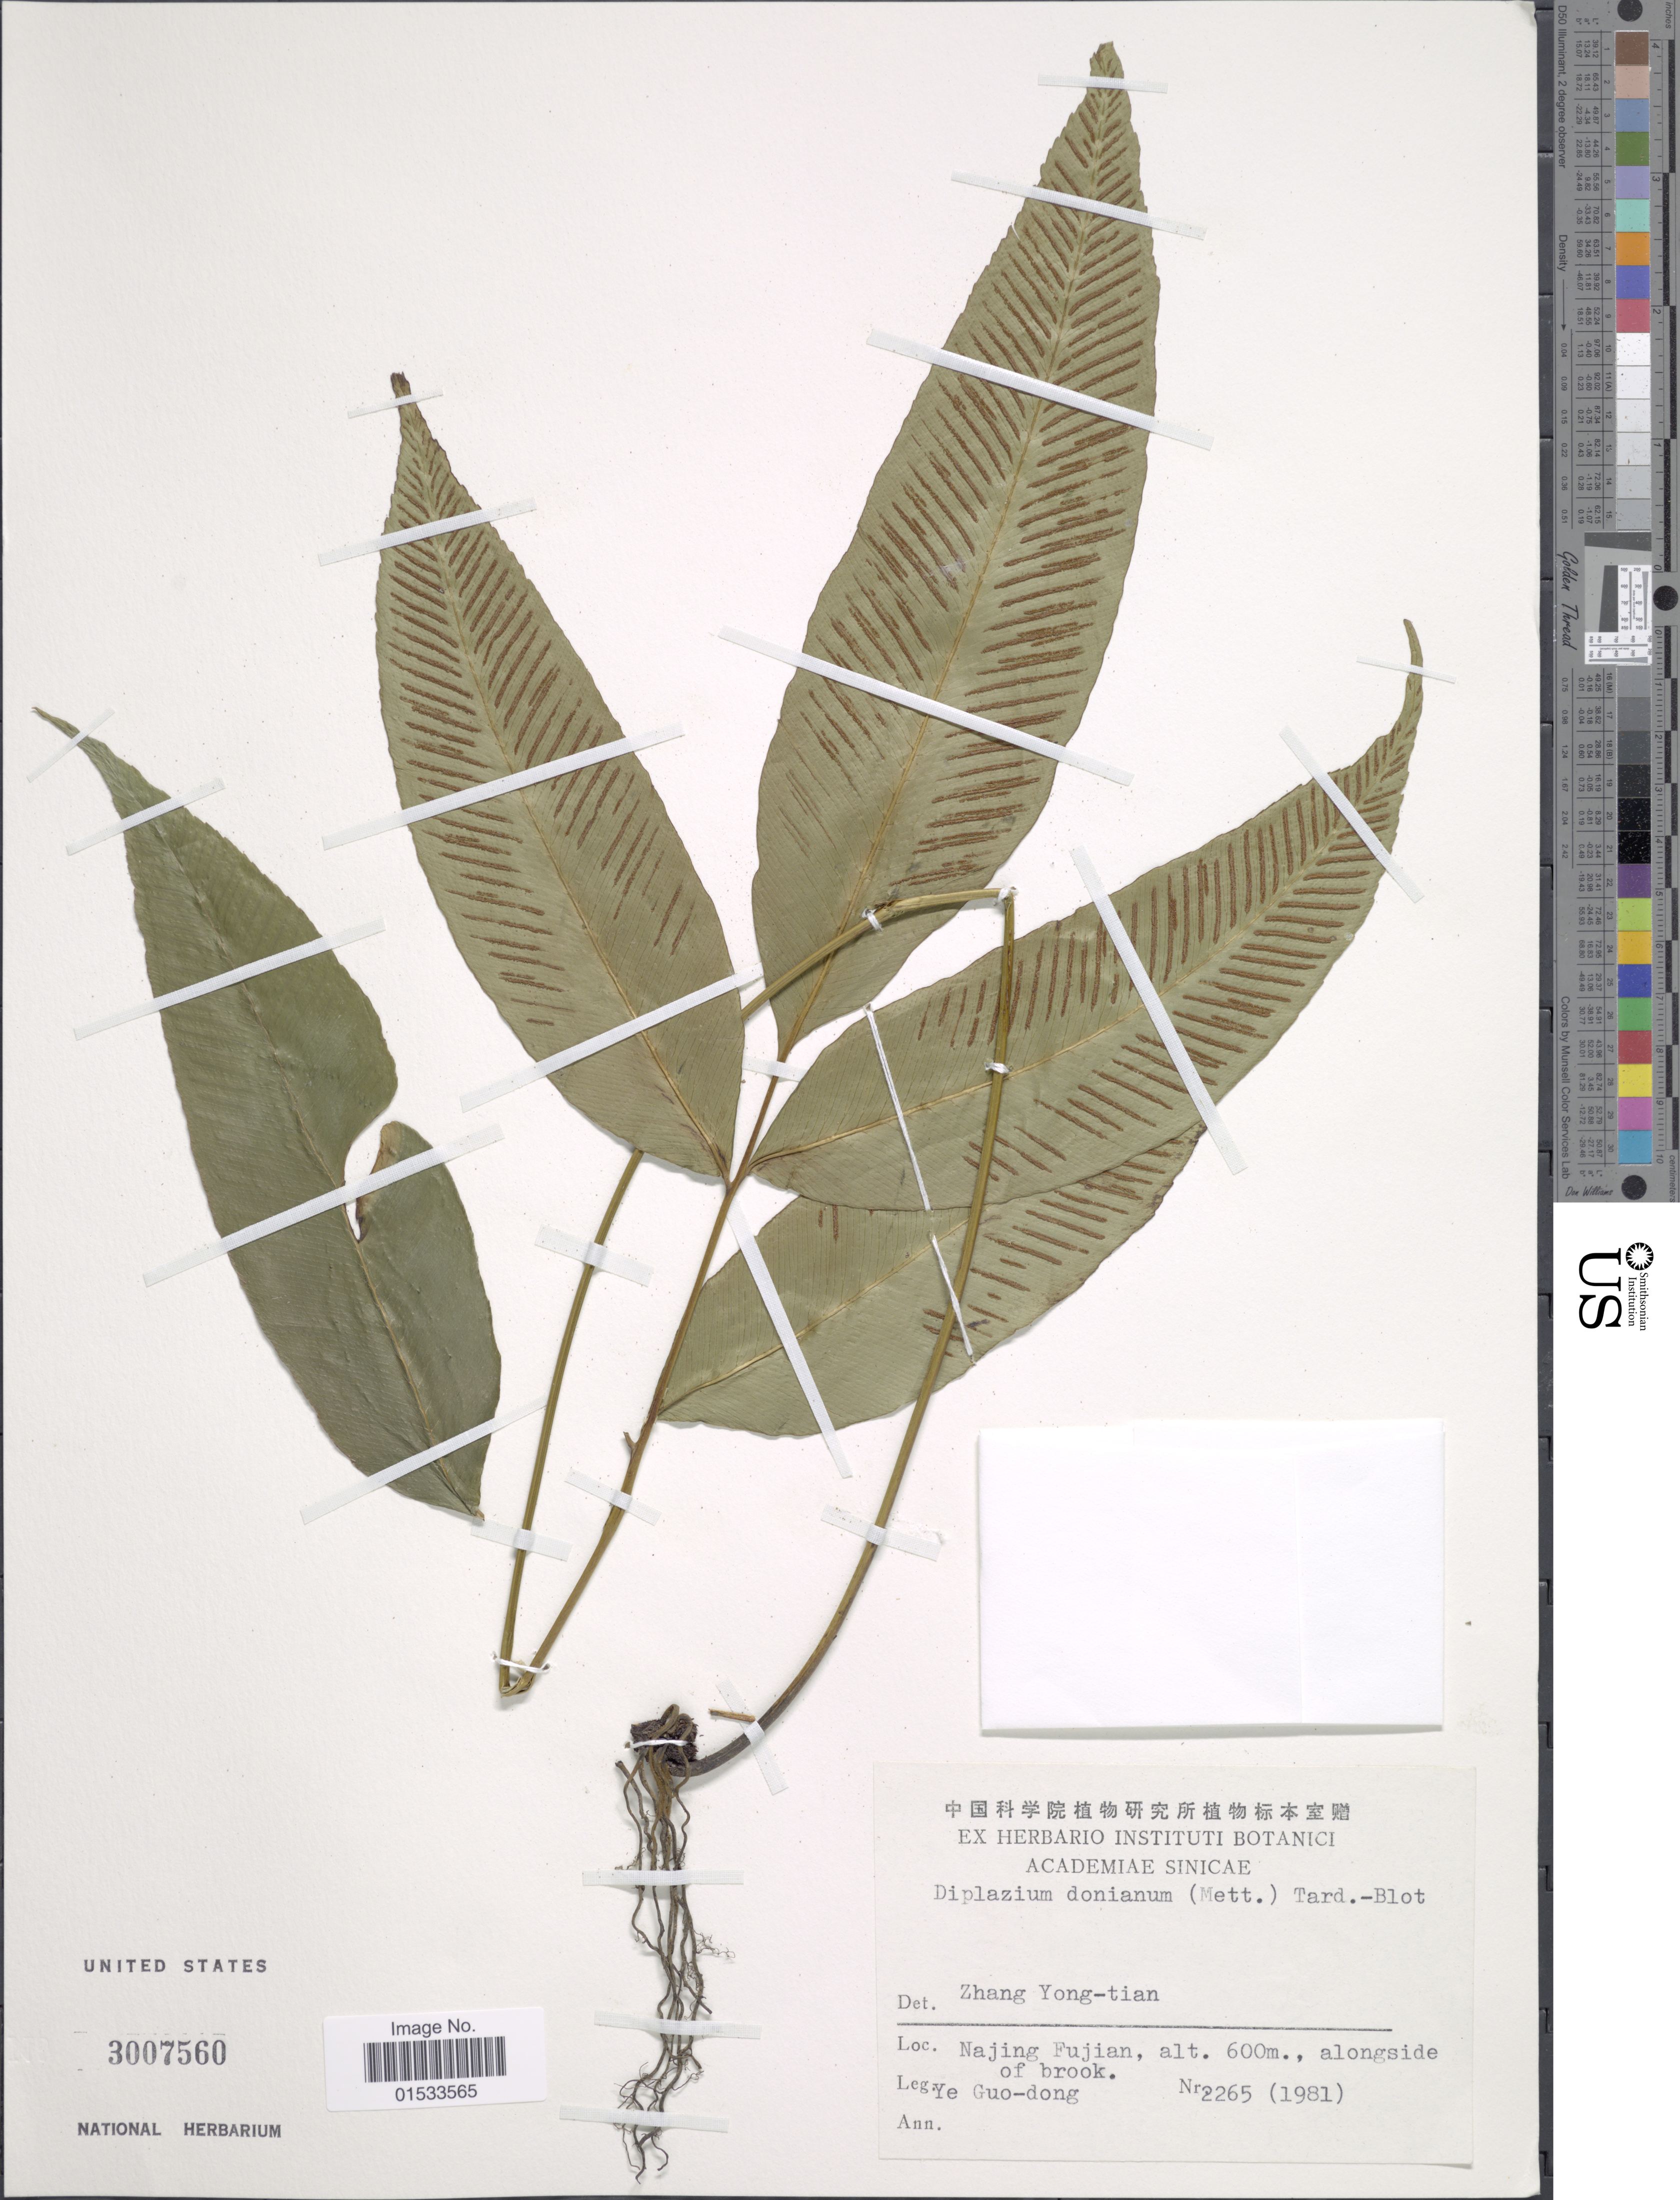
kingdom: Plantae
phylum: Tracheophyta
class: Polypodiopsida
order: Polypodiales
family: Athyriaceae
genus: Diplazium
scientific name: Diplazium donianum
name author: (Mett.) Tardieu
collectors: Ye Guo-Dong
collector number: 2265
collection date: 1981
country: China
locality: Najing Fujian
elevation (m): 600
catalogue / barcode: US 3007560